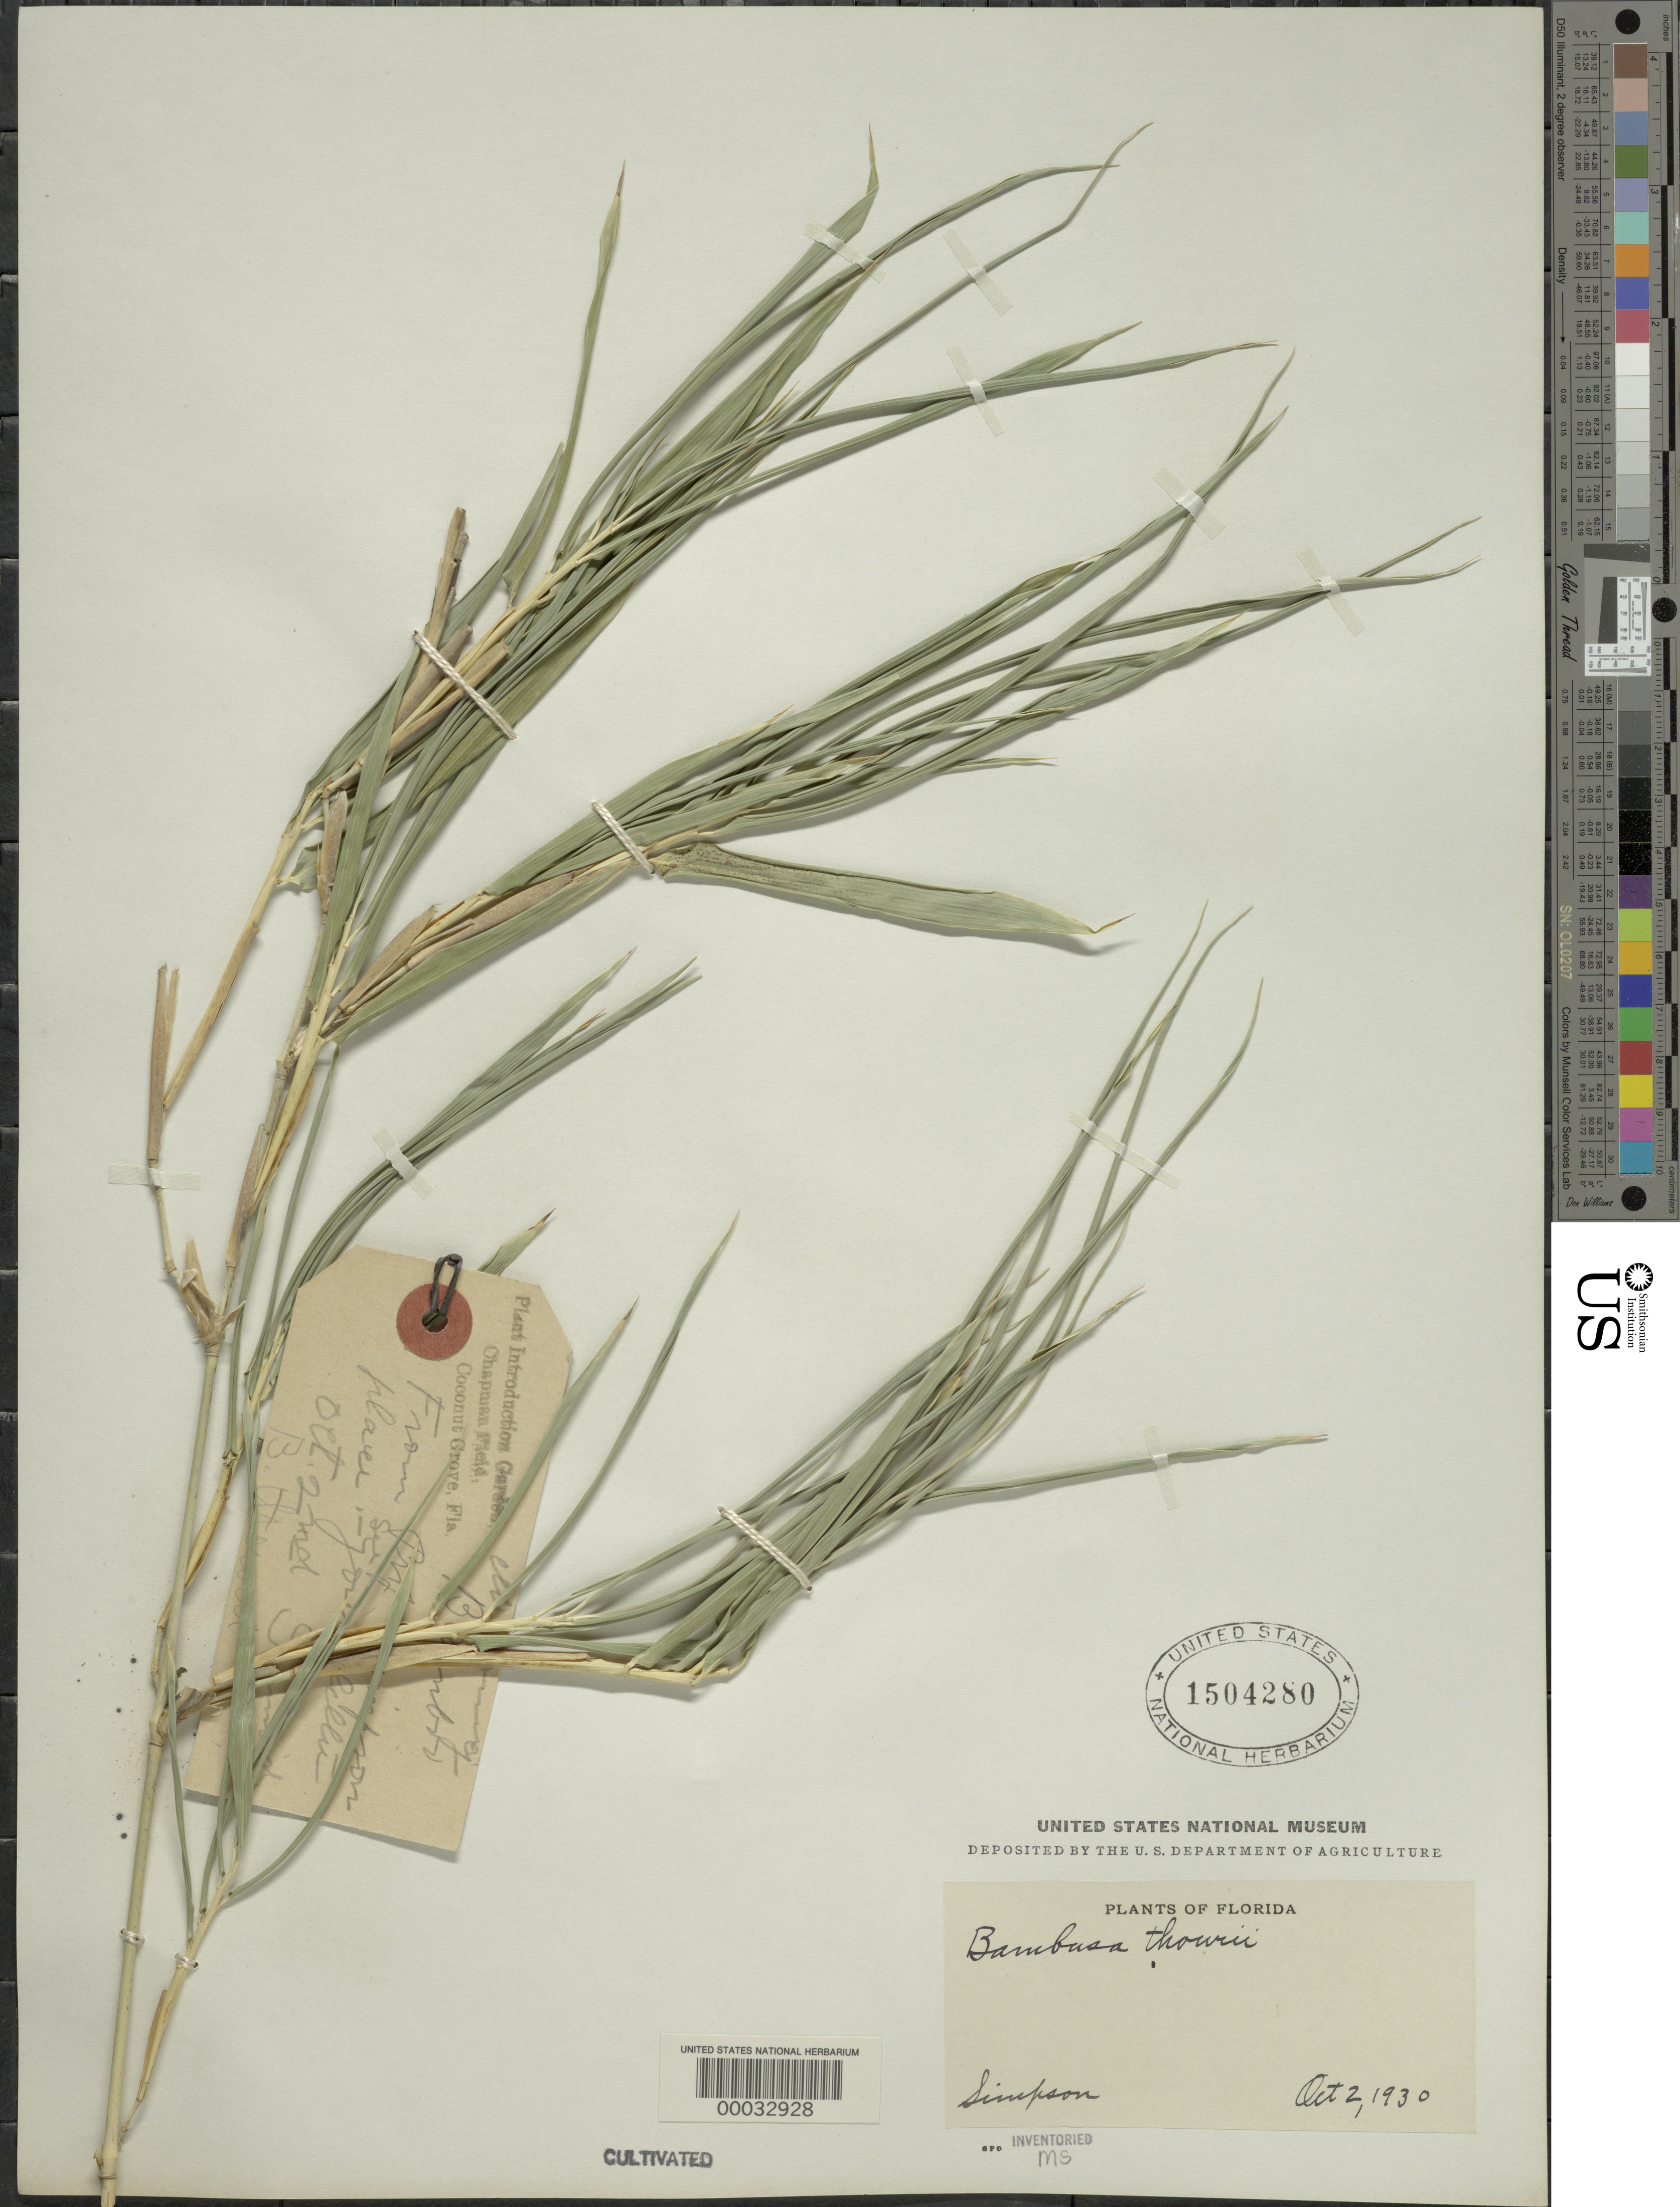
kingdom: Plantae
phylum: Tracheophyta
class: Liliopsida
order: Poales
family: Poaceae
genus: Bambusa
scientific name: Bambusa tuldoides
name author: Munro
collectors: Simpson, --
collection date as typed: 02 Oct 1930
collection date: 1930-10-02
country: United States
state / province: Florida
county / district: Dade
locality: Plant introduction garden,chapman field-coconut grove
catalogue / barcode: US 1504280